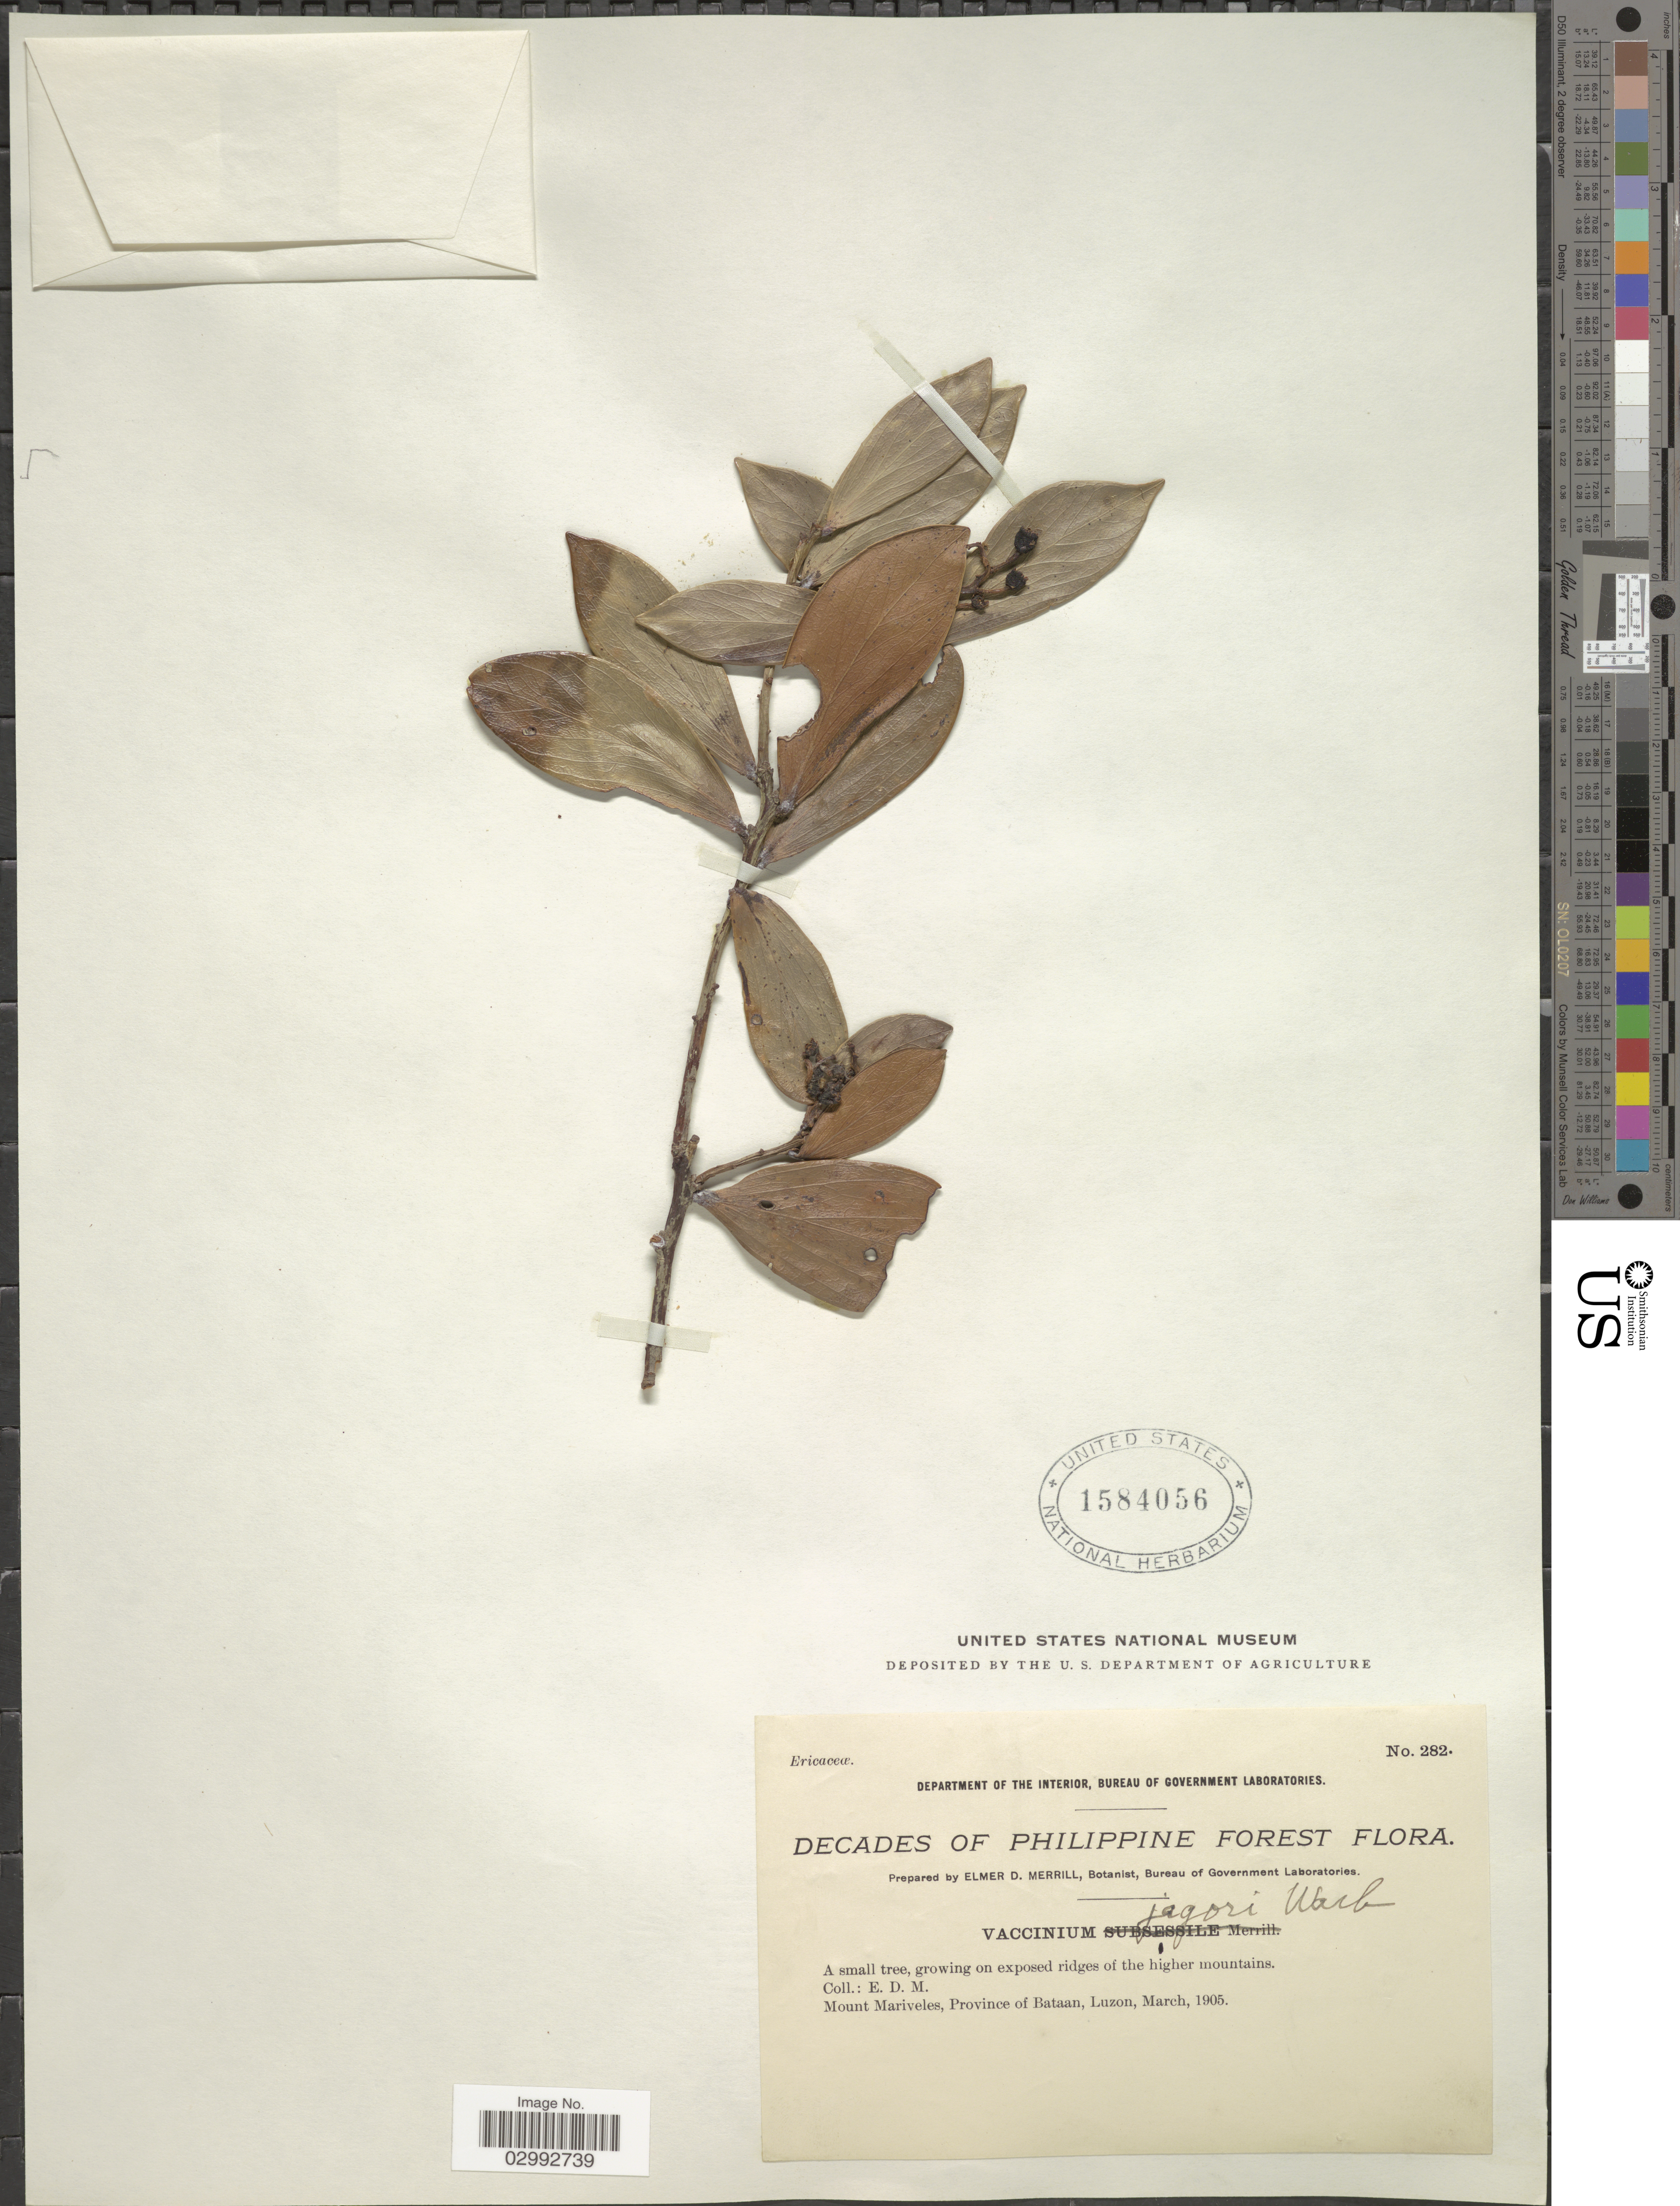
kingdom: Plantae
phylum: Tracheophyta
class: Magnoliopsida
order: Ericales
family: Ericaceae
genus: Vaccinium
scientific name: Vaccinium jagori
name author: Warb.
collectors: E. D. Merrill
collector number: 282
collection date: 1905-03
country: Philippines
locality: Mount Mariveles, Province of Bataan, Luzon.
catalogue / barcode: US 1584056